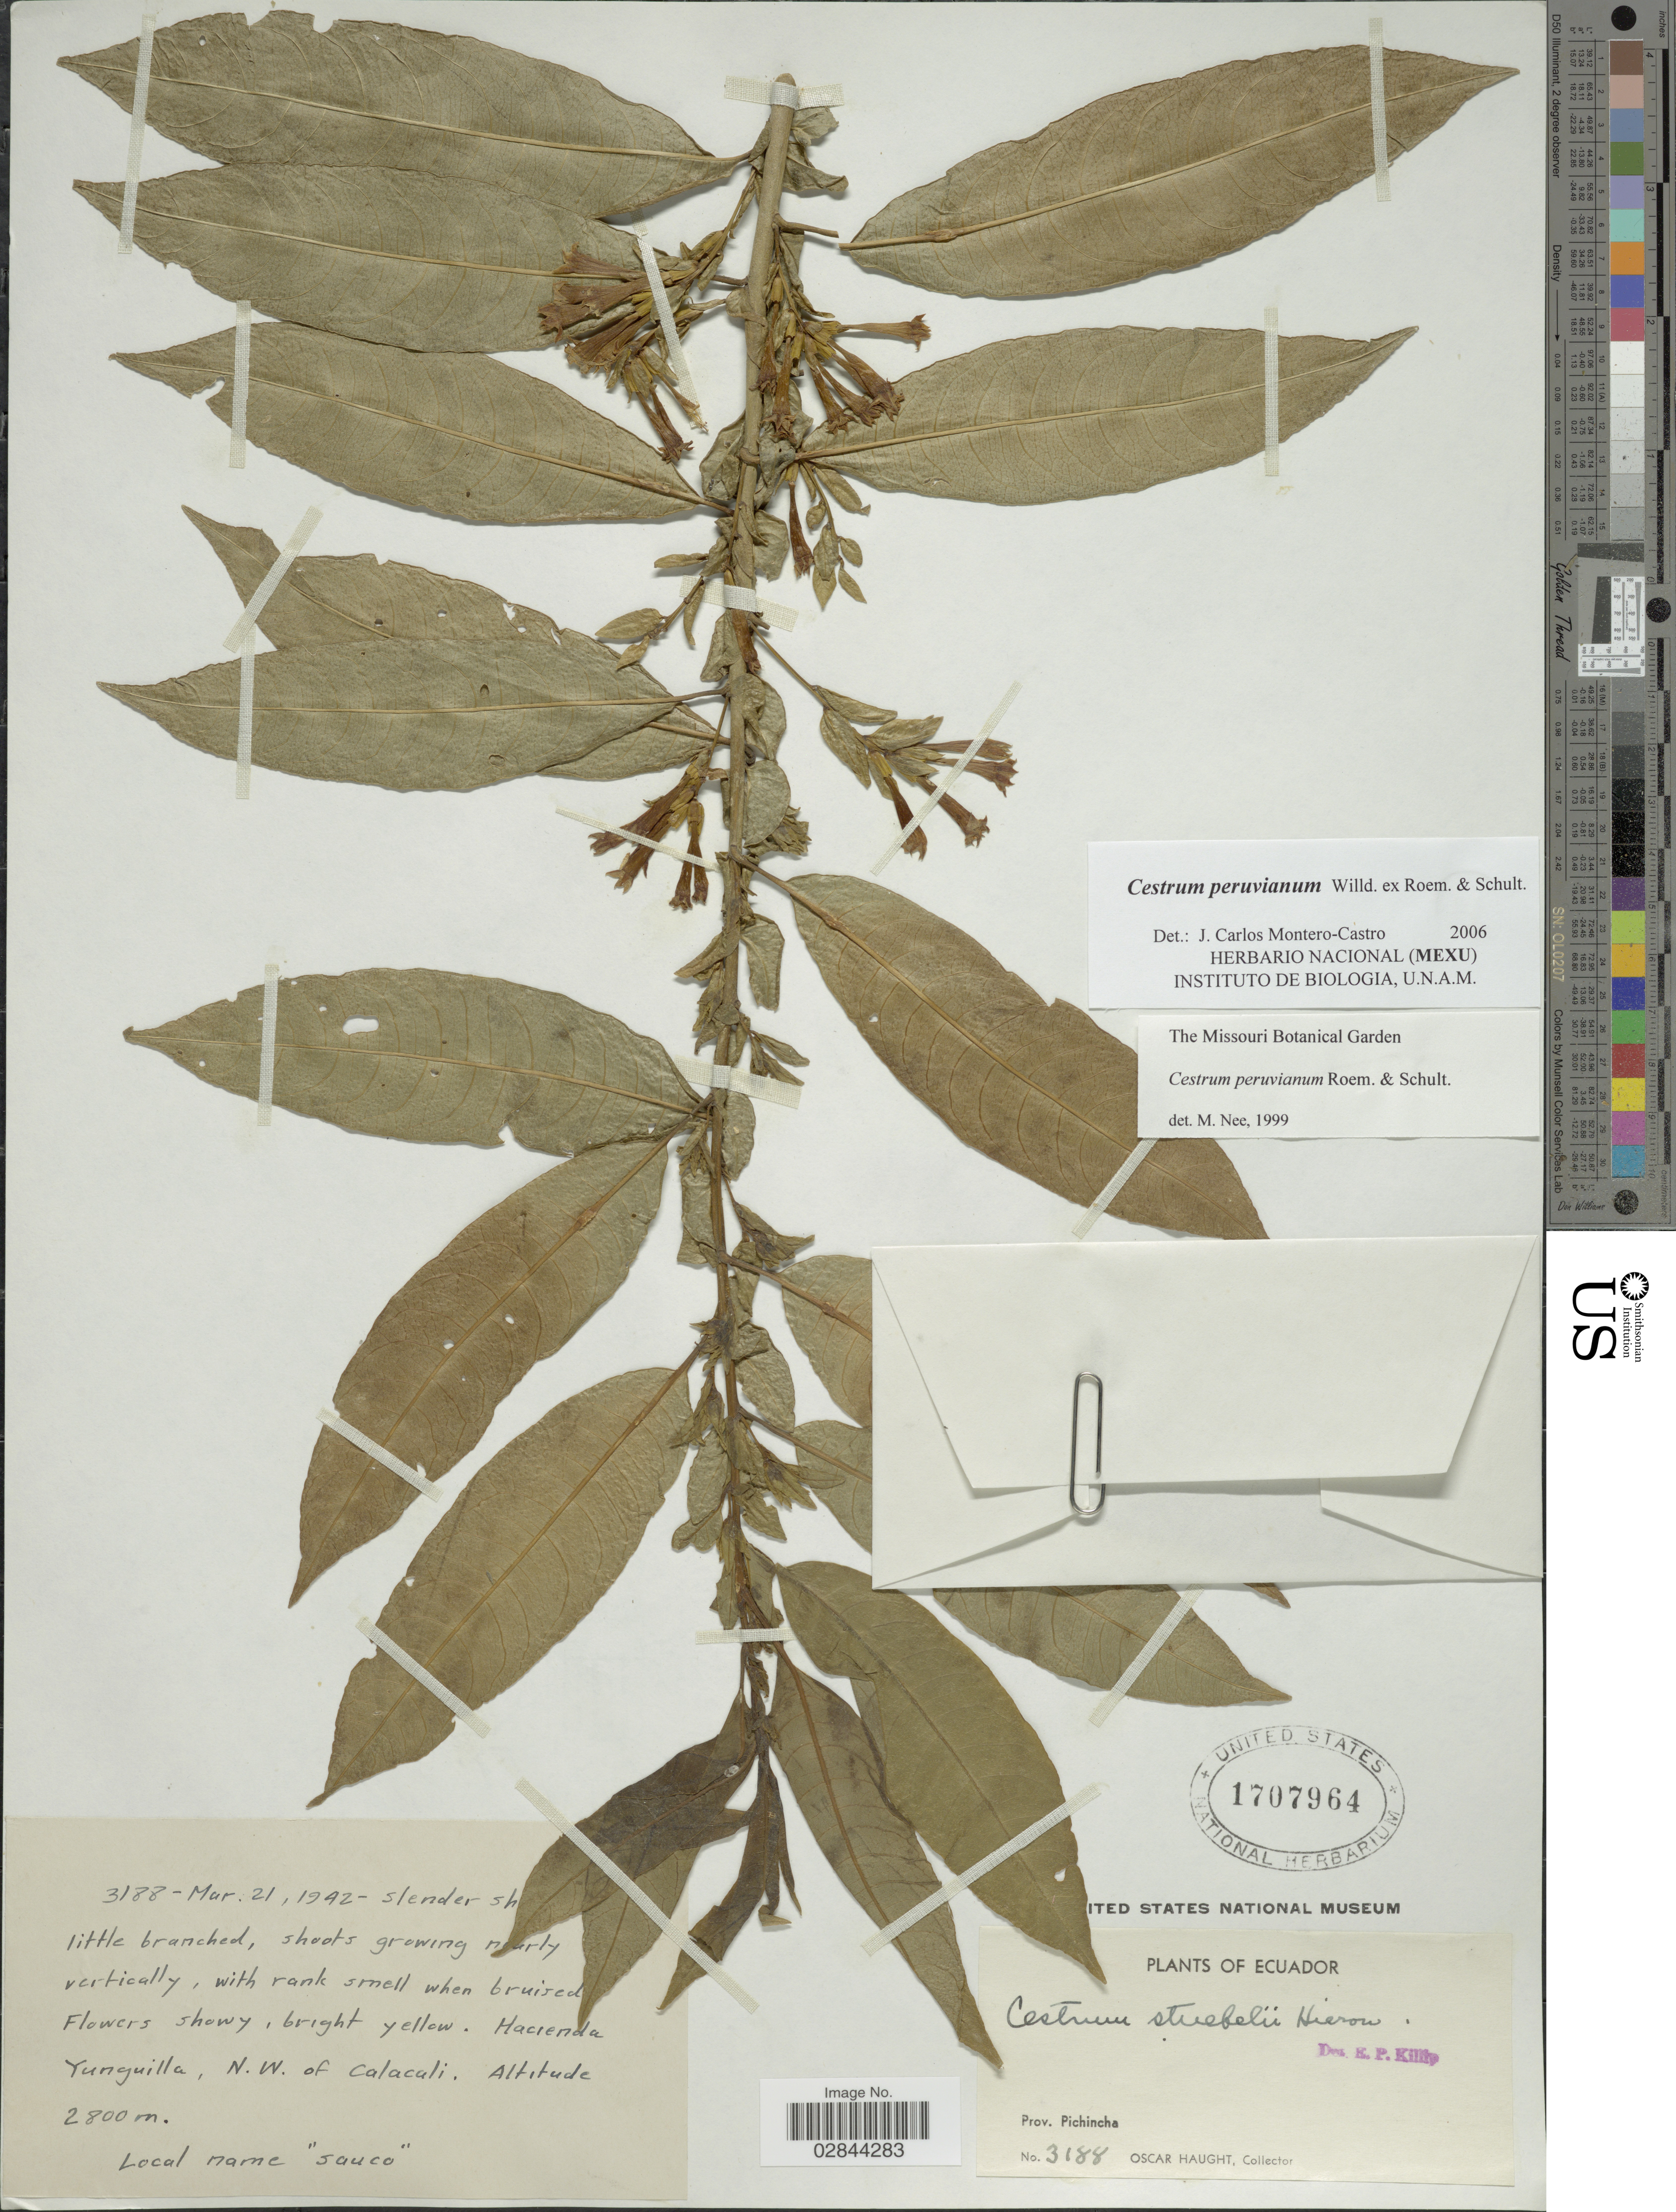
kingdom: Plantae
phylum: Tracheophyta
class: Magnoliopsida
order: Solanales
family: Solanaceae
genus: Cestrum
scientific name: Cestrum affine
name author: Kunth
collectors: O. L. Haught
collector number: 3188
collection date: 1942-03-21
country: Ecuador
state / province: Pichincha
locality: Hacienda Yunguilla, N.W. of Calacali.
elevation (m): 2800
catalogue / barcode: US 1707964